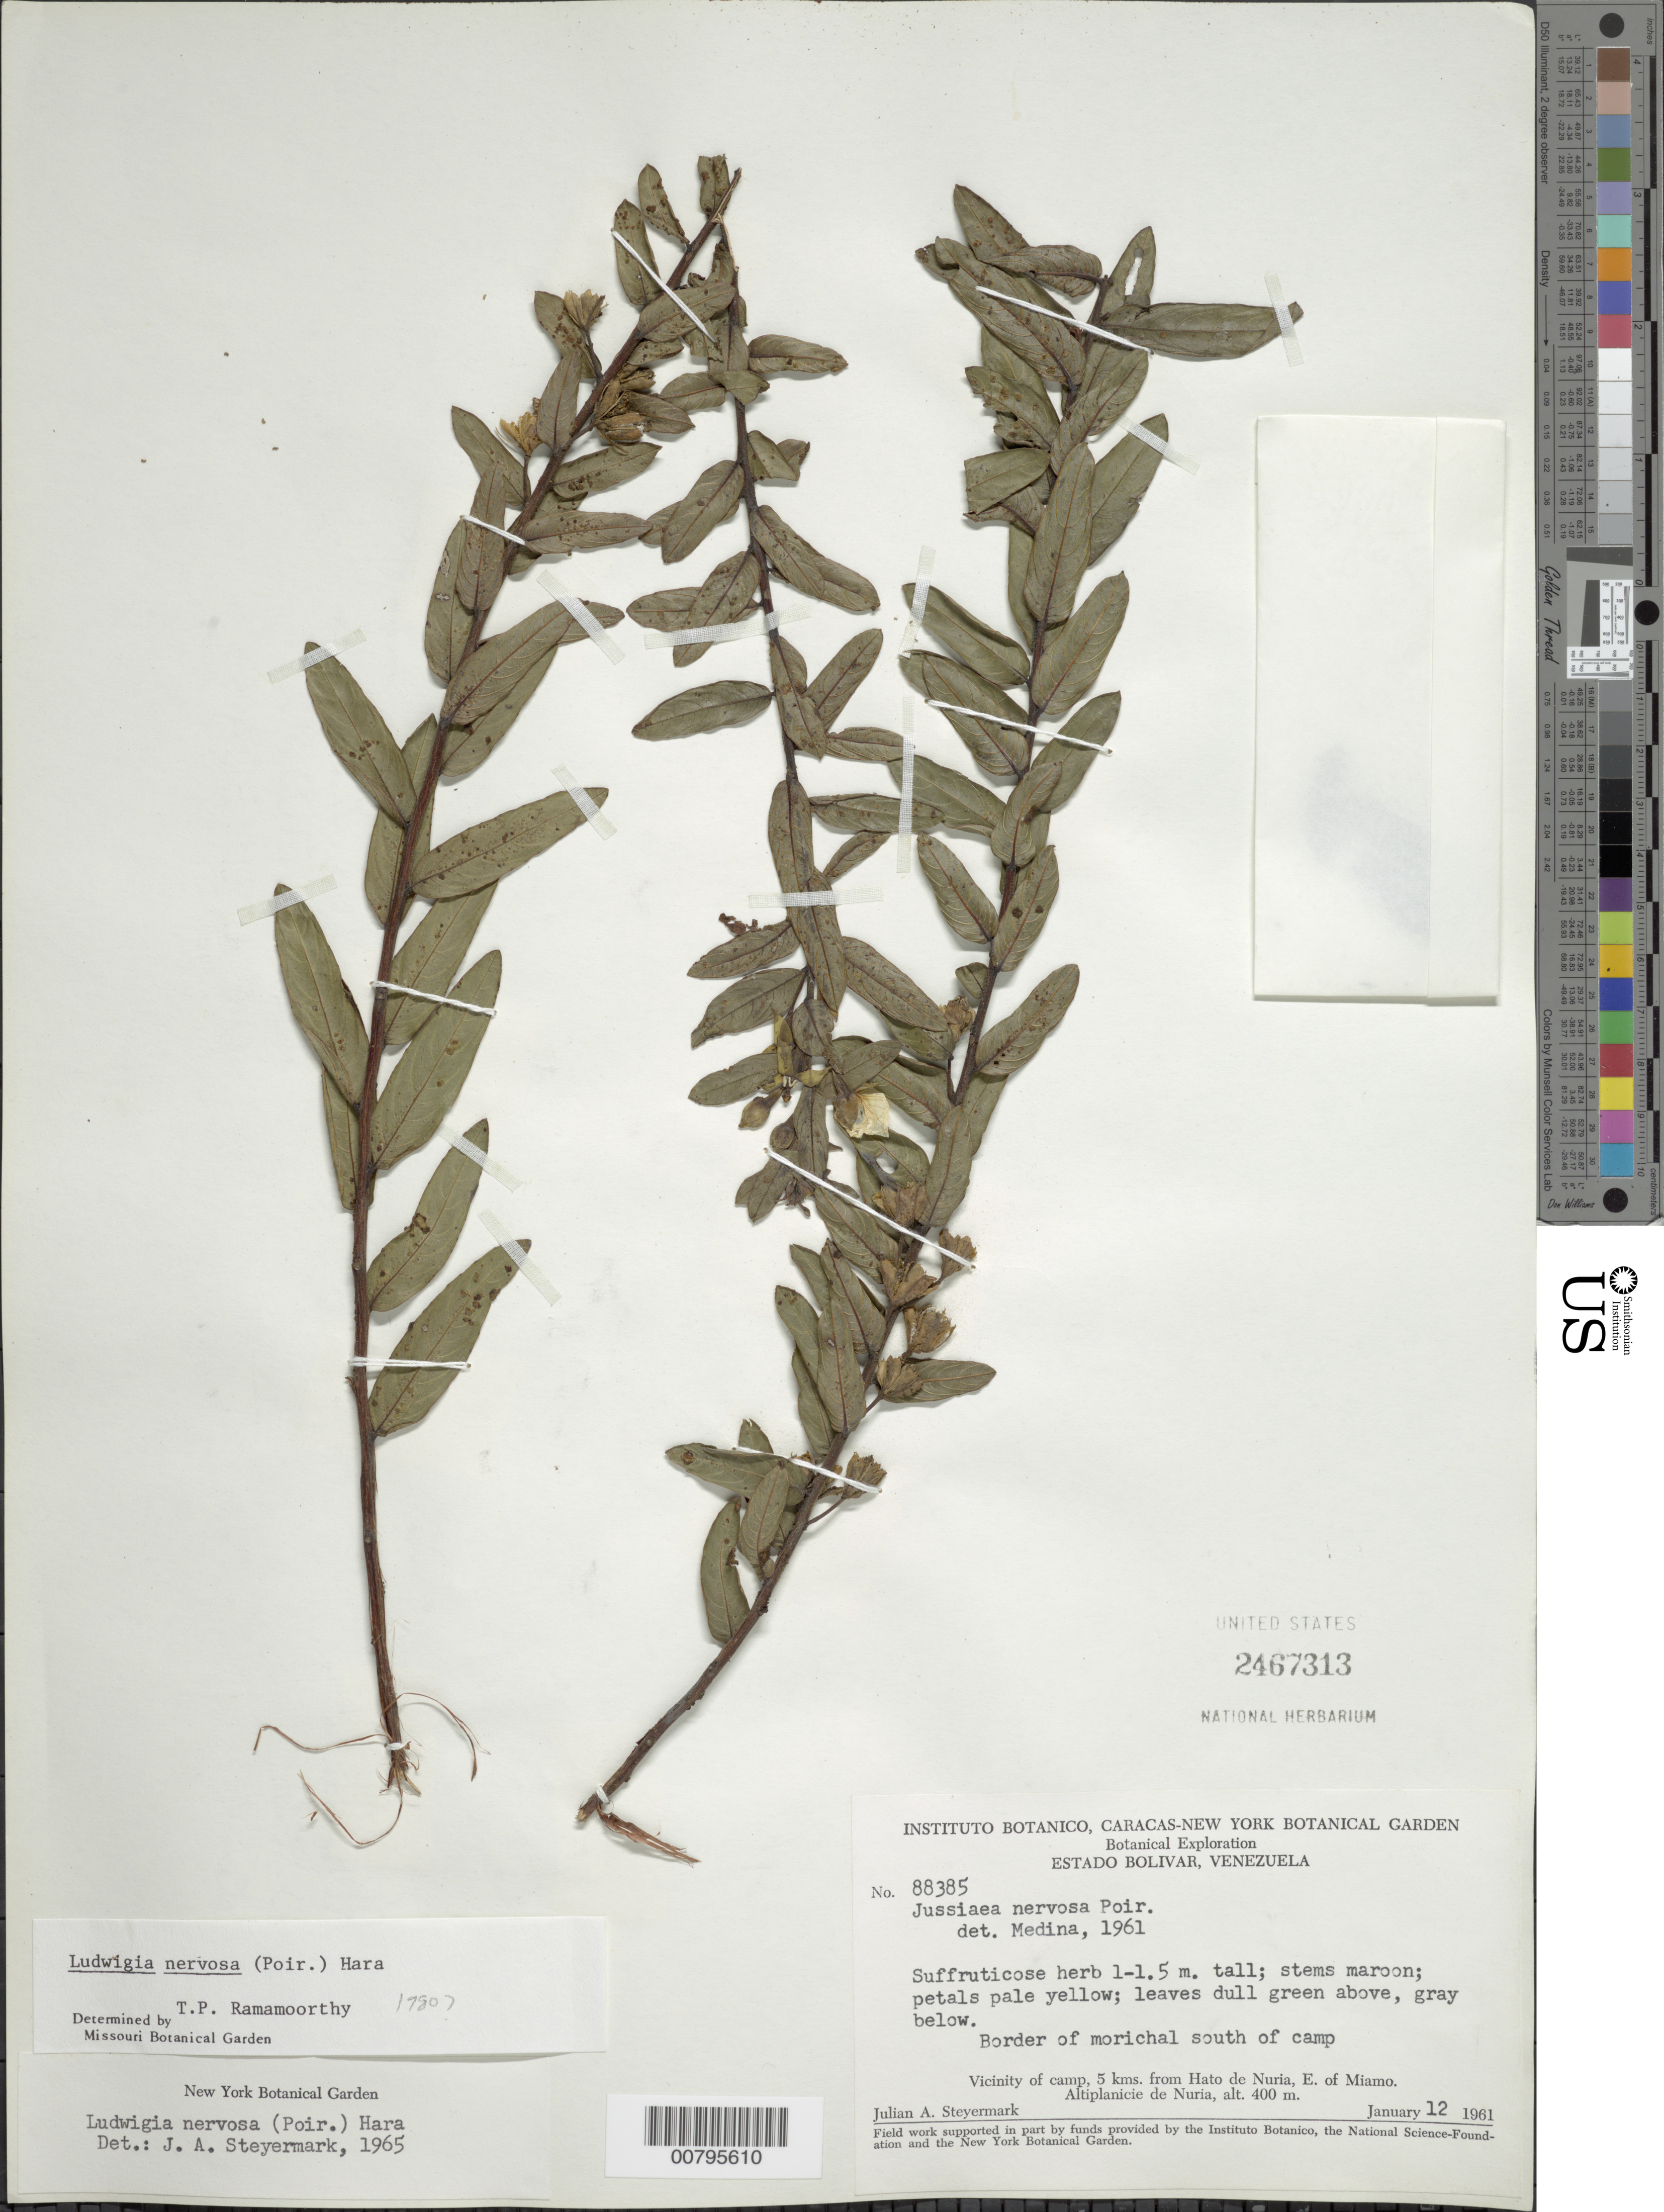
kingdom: Plantae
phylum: Tracheophyta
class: Magnoliopsida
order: Myrtales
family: Onagraceae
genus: Ludwigia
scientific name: Ludwigia nervosa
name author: (Poir.) H. Hara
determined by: Ramamoorthy, T. P.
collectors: J. Steyermark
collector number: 88385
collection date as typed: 12-Jan-61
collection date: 1961-01-12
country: Venezuela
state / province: Bolívar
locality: Hato de Nuria, 5 km from; E of Miamo, Altiplanicie de Nuria, south of camp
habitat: Border of morichal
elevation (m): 400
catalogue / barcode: US 2467313